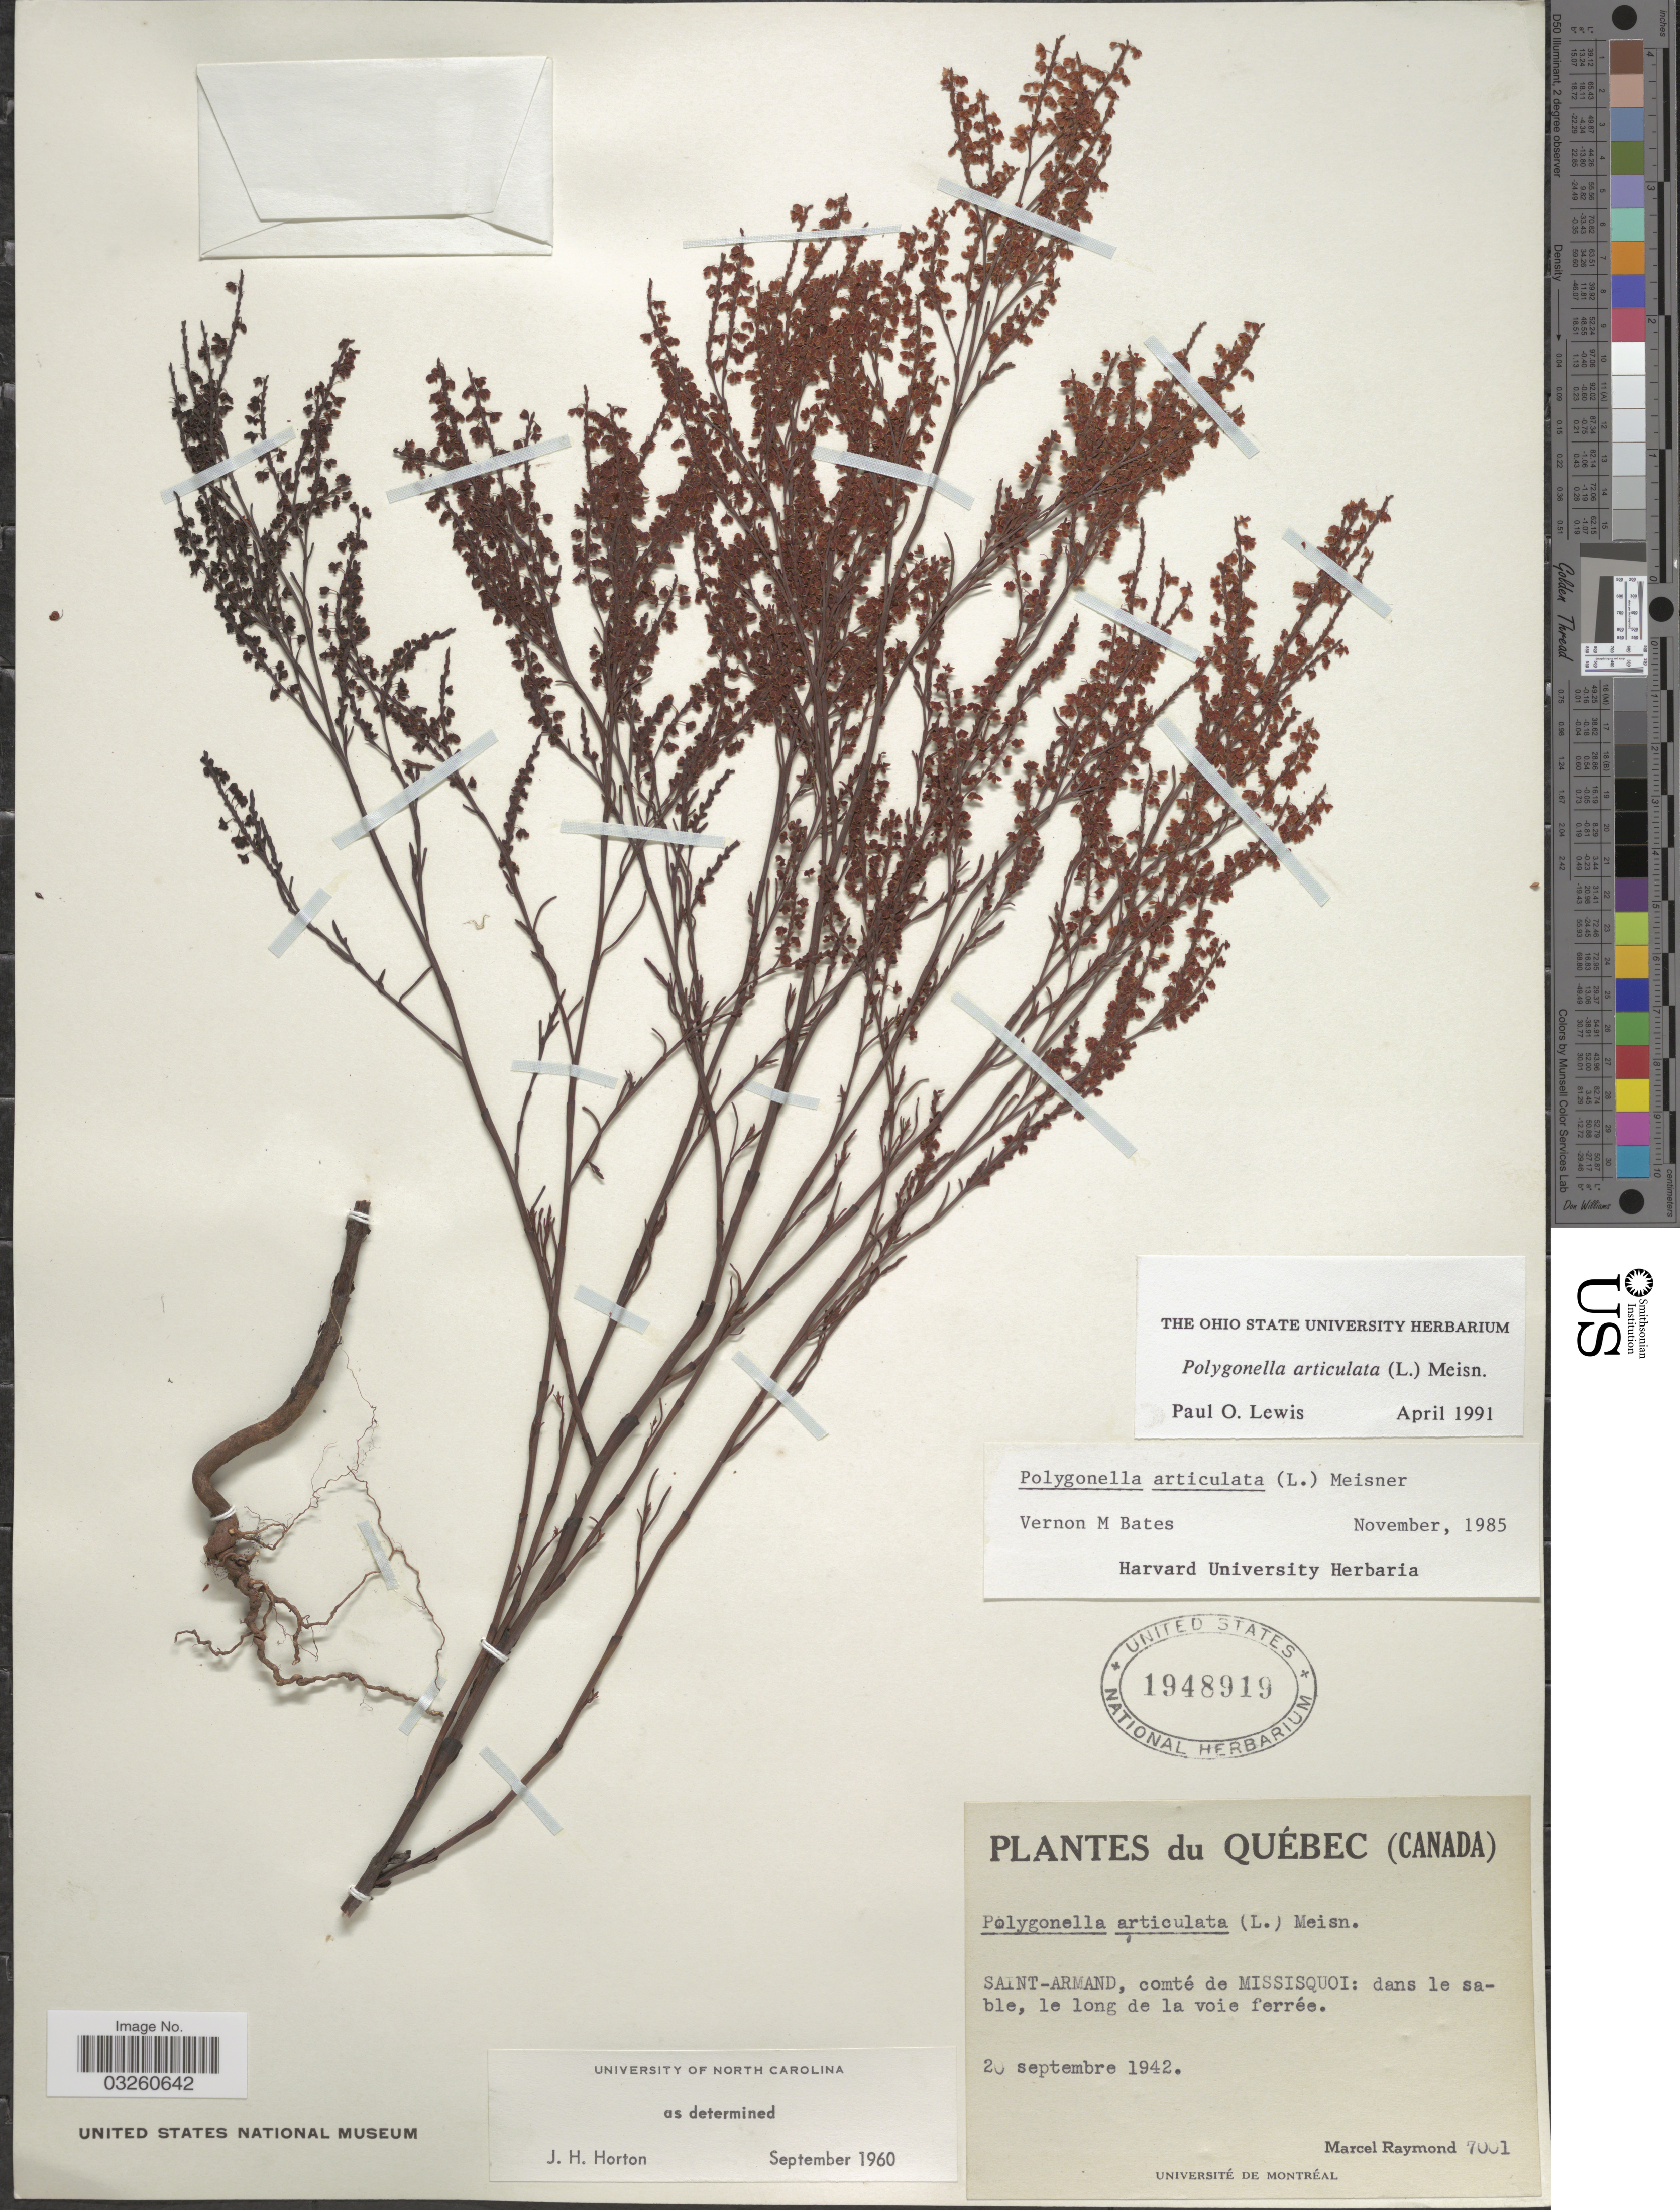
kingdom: Plantae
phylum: Tracheophyta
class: Magnoliopsida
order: Caryophyllales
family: Polygonaceae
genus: Polygonella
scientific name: Polygonella articulata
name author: (L.) Meisn.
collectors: M. Raymond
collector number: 7001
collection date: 1942-09-20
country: Canada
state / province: Quebec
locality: Saint-Armand, comté de Missisquoi: dans le sable, le long de la voie ferrée.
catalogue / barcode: US 1948919